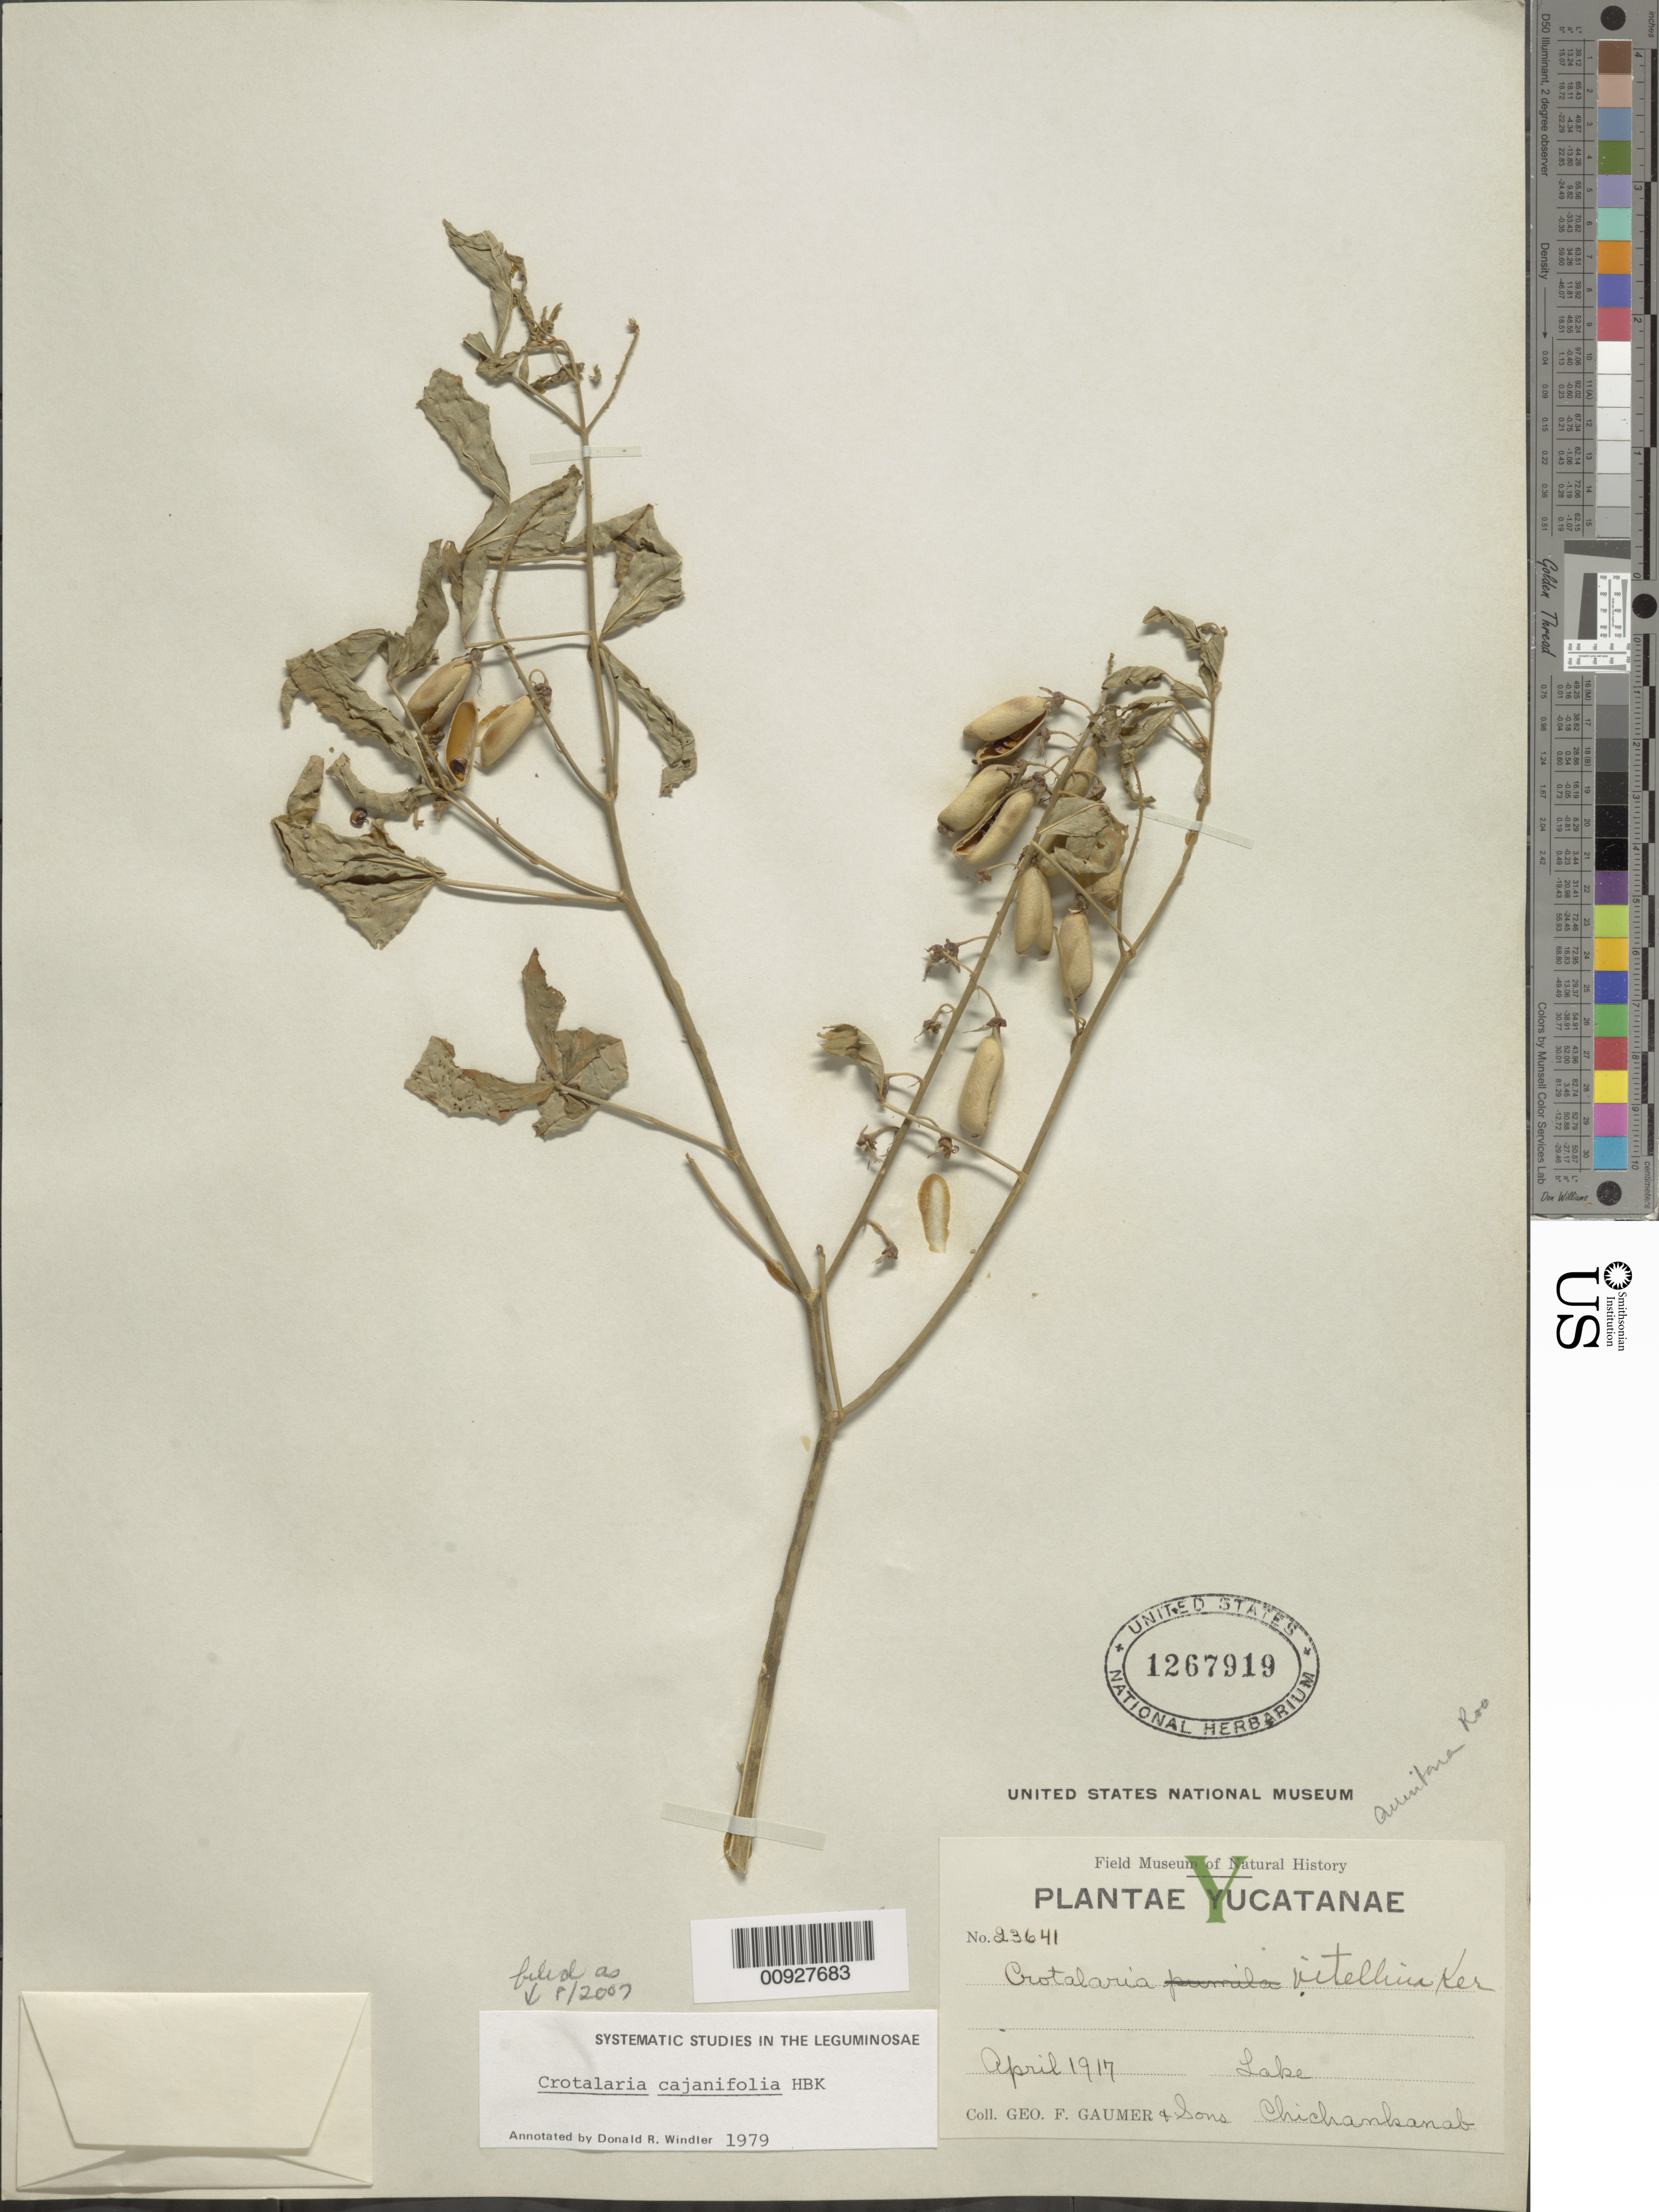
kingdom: Plantae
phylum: Tracheophyta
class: Magnoliopsida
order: Fabales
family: Fabaceae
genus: Crotalaria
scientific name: Crotalaria cajanifolia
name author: Kunth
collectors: G. F. Gaumer & et al.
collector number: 23641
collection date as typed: Apr 1917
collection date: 1917-04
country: Mexico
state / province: Quintana Roo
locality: Lake Chichankanab.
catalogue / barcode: US 1267919